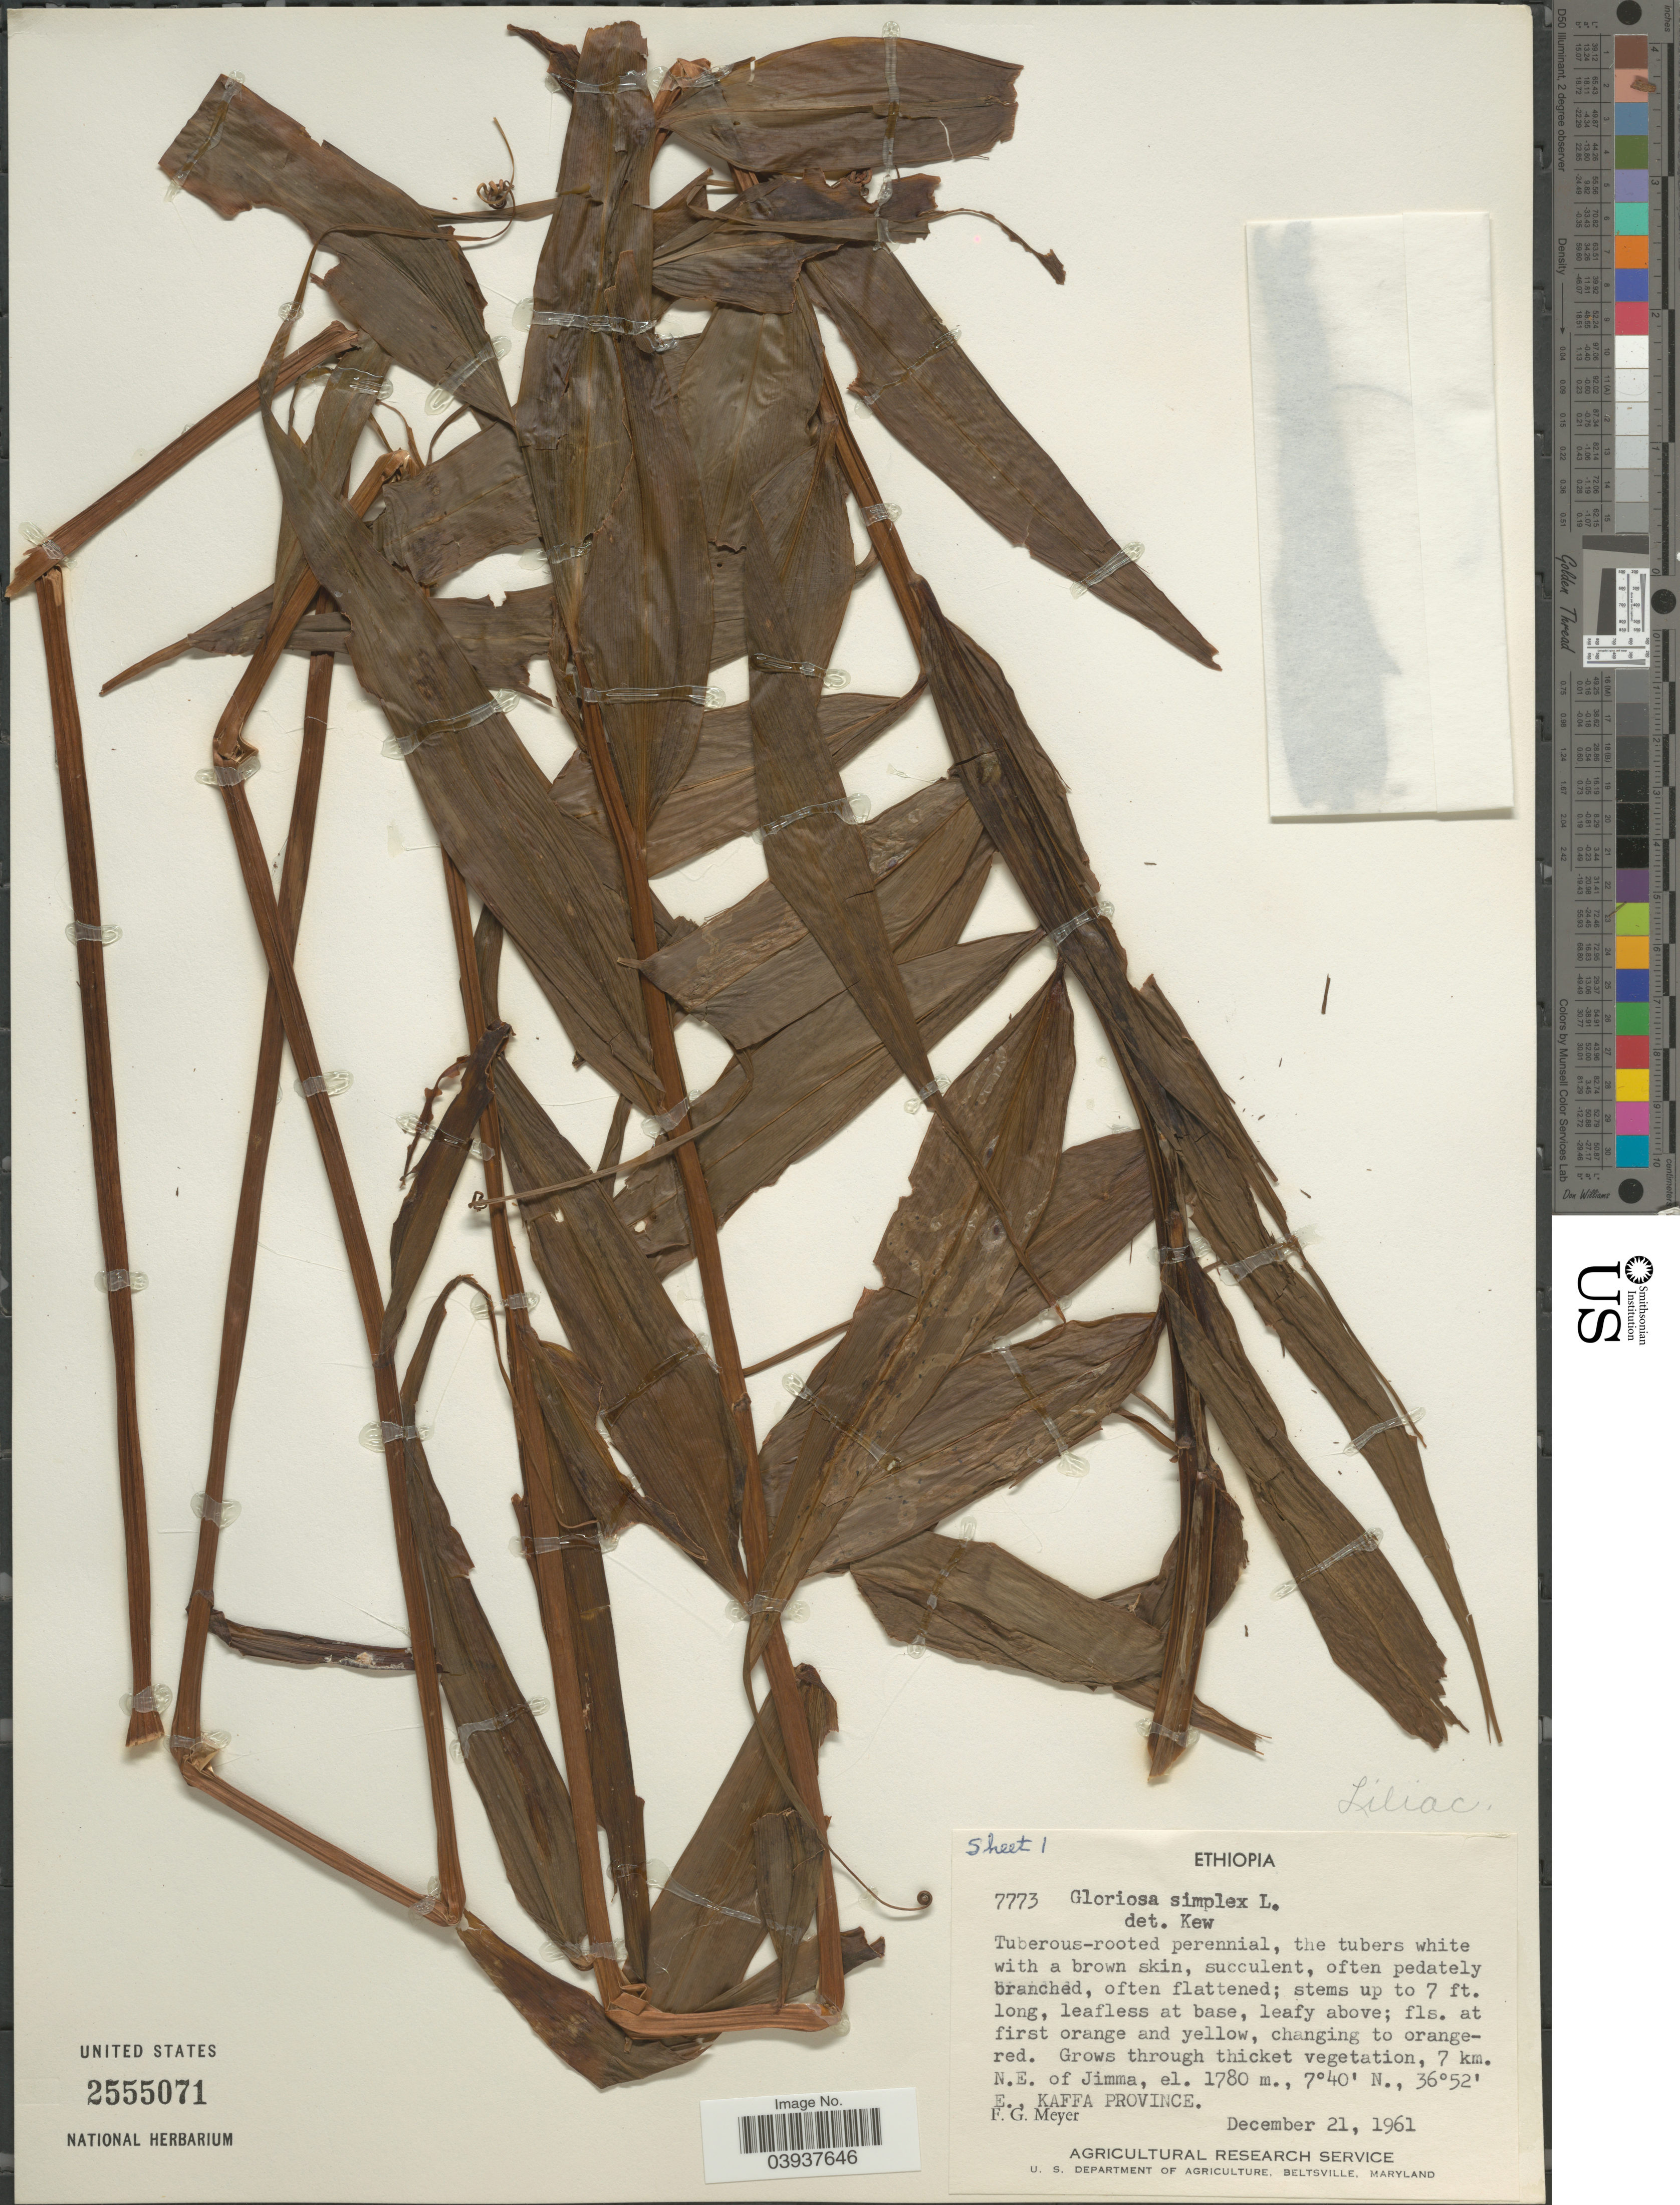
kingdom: Plantae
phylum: Tracheophyta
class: Liliopsida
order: Liliales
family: Colchicaceae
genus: Gloriosa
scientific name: Gloriosa simplex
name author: L.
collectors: F. G. Meyer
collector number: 7773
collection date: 1961-12-21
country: Ethiopia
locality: Through thicket vegetation, 7 km. N.E. of Jimma, Kaffa Province.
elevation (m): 1780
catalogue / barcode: US 2555071